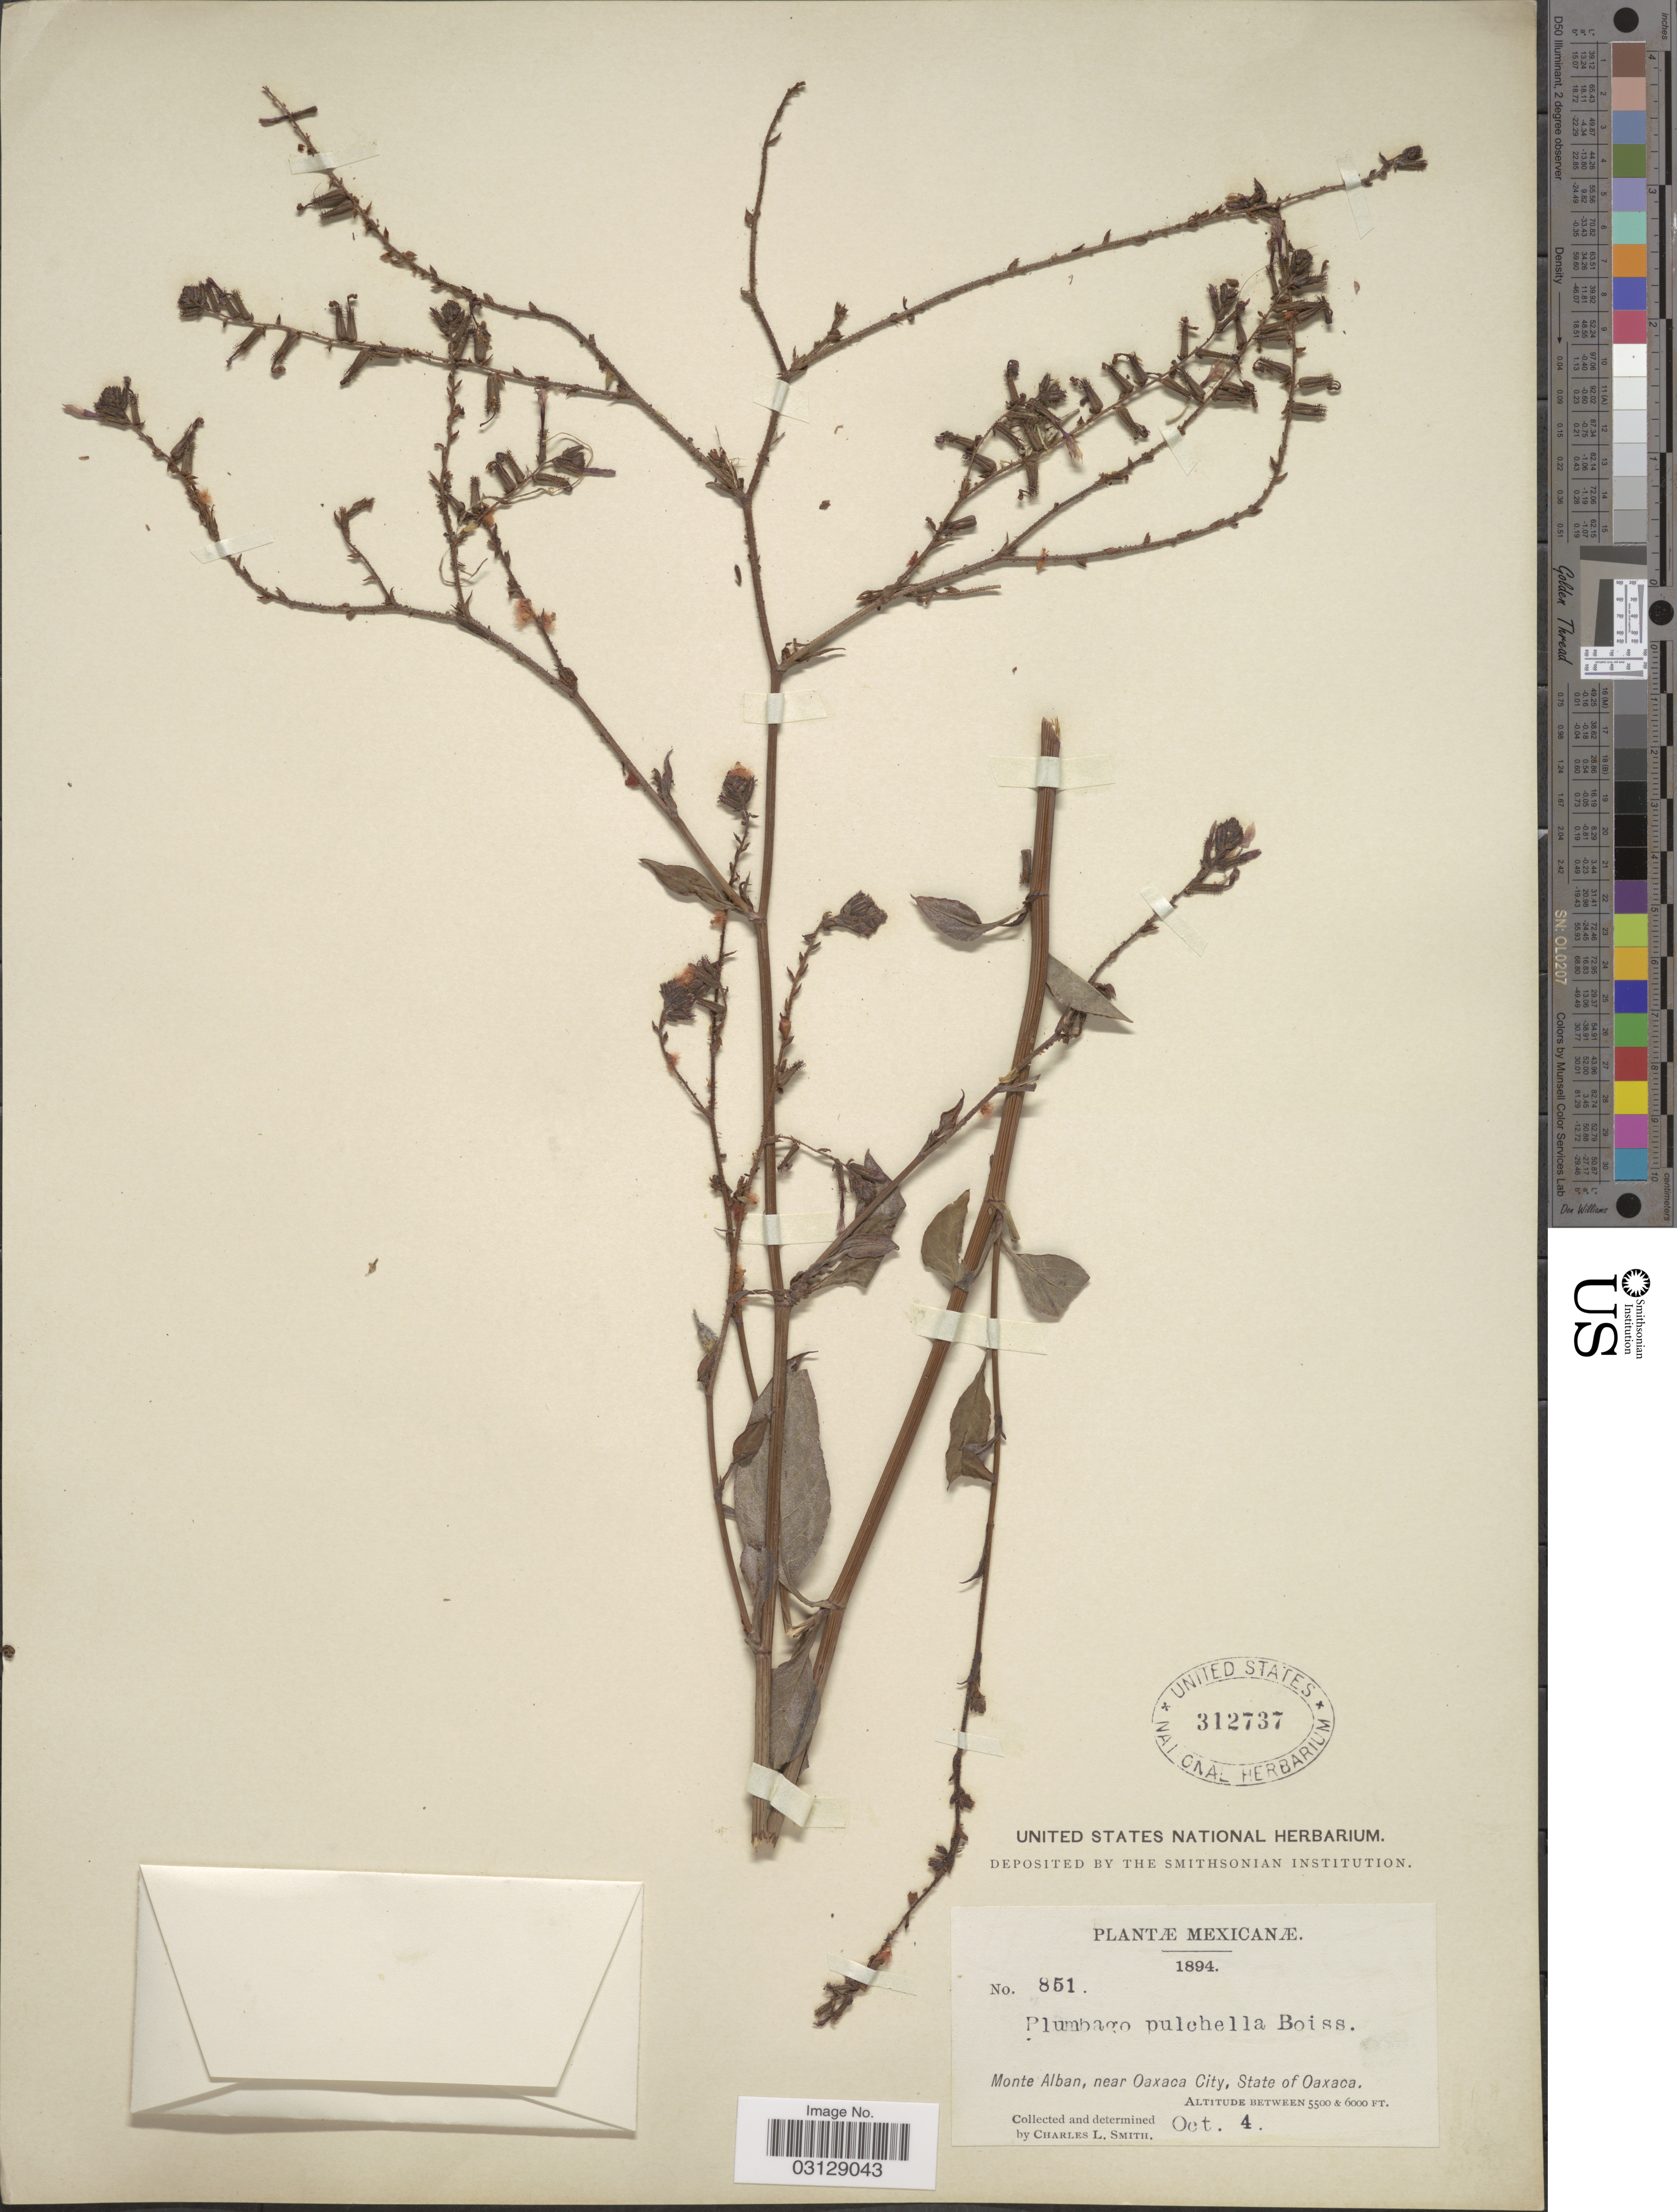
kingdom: Plantae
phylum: Tracheophyta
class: Magnoliopsida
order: Caryophyllales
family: Plumbaginaceae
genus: Plumbago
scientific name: Plumbago pulchella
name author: Boiss.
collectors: C. L. Smith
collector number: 851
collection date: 1894-10-04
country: Mexico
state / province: Oaxaca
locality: Monte Alban, near Oaxaca City.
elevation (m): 1676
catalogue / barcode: US 312737